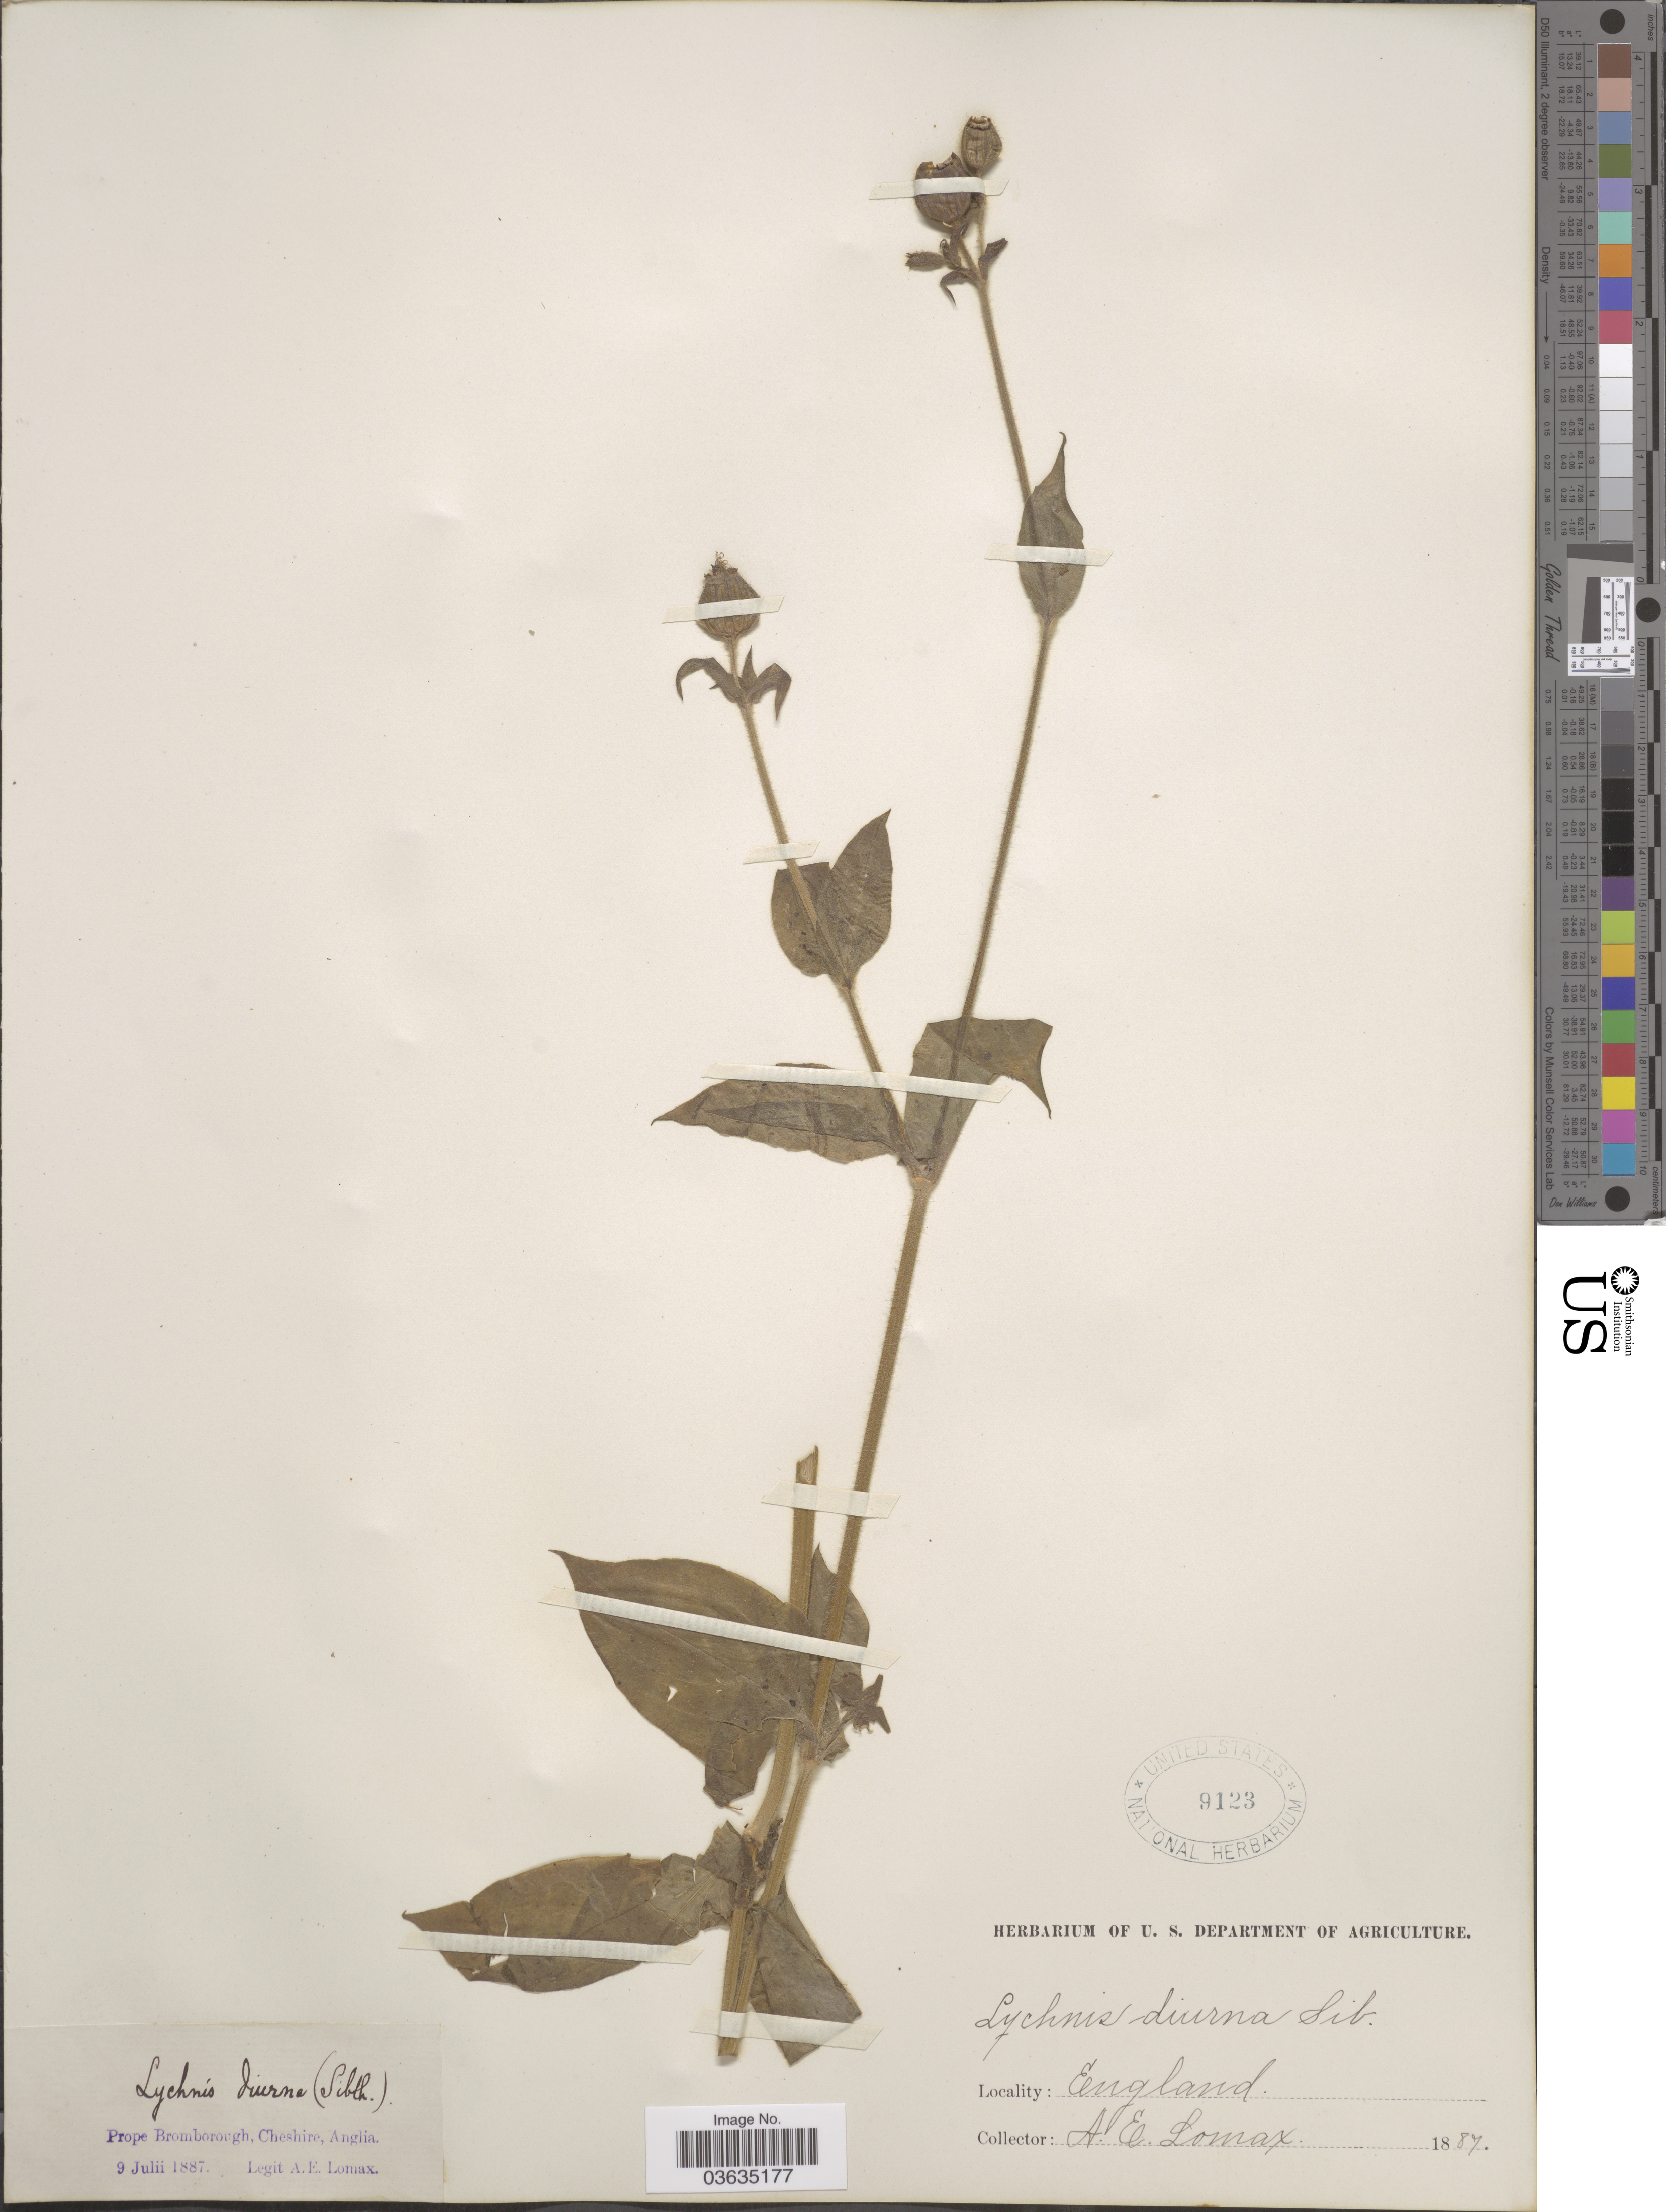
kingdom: Plantae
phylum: Tracheophyta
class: Magnoliopsida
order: Caryophyllales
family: Caryophyllaceae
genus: Silene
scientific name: Silene dioica subsp. dioica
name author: (L.) Clairv.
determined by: Strong, Mark T., (BOT), Smithsonian Institution - National Museum of Natural History (UNITED STATES)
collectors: A. Lomax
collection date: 1887-07-09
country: United Kingdom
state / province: England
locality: Prope Bromborough, Cheshire, Anglia.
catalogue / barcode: US 9123